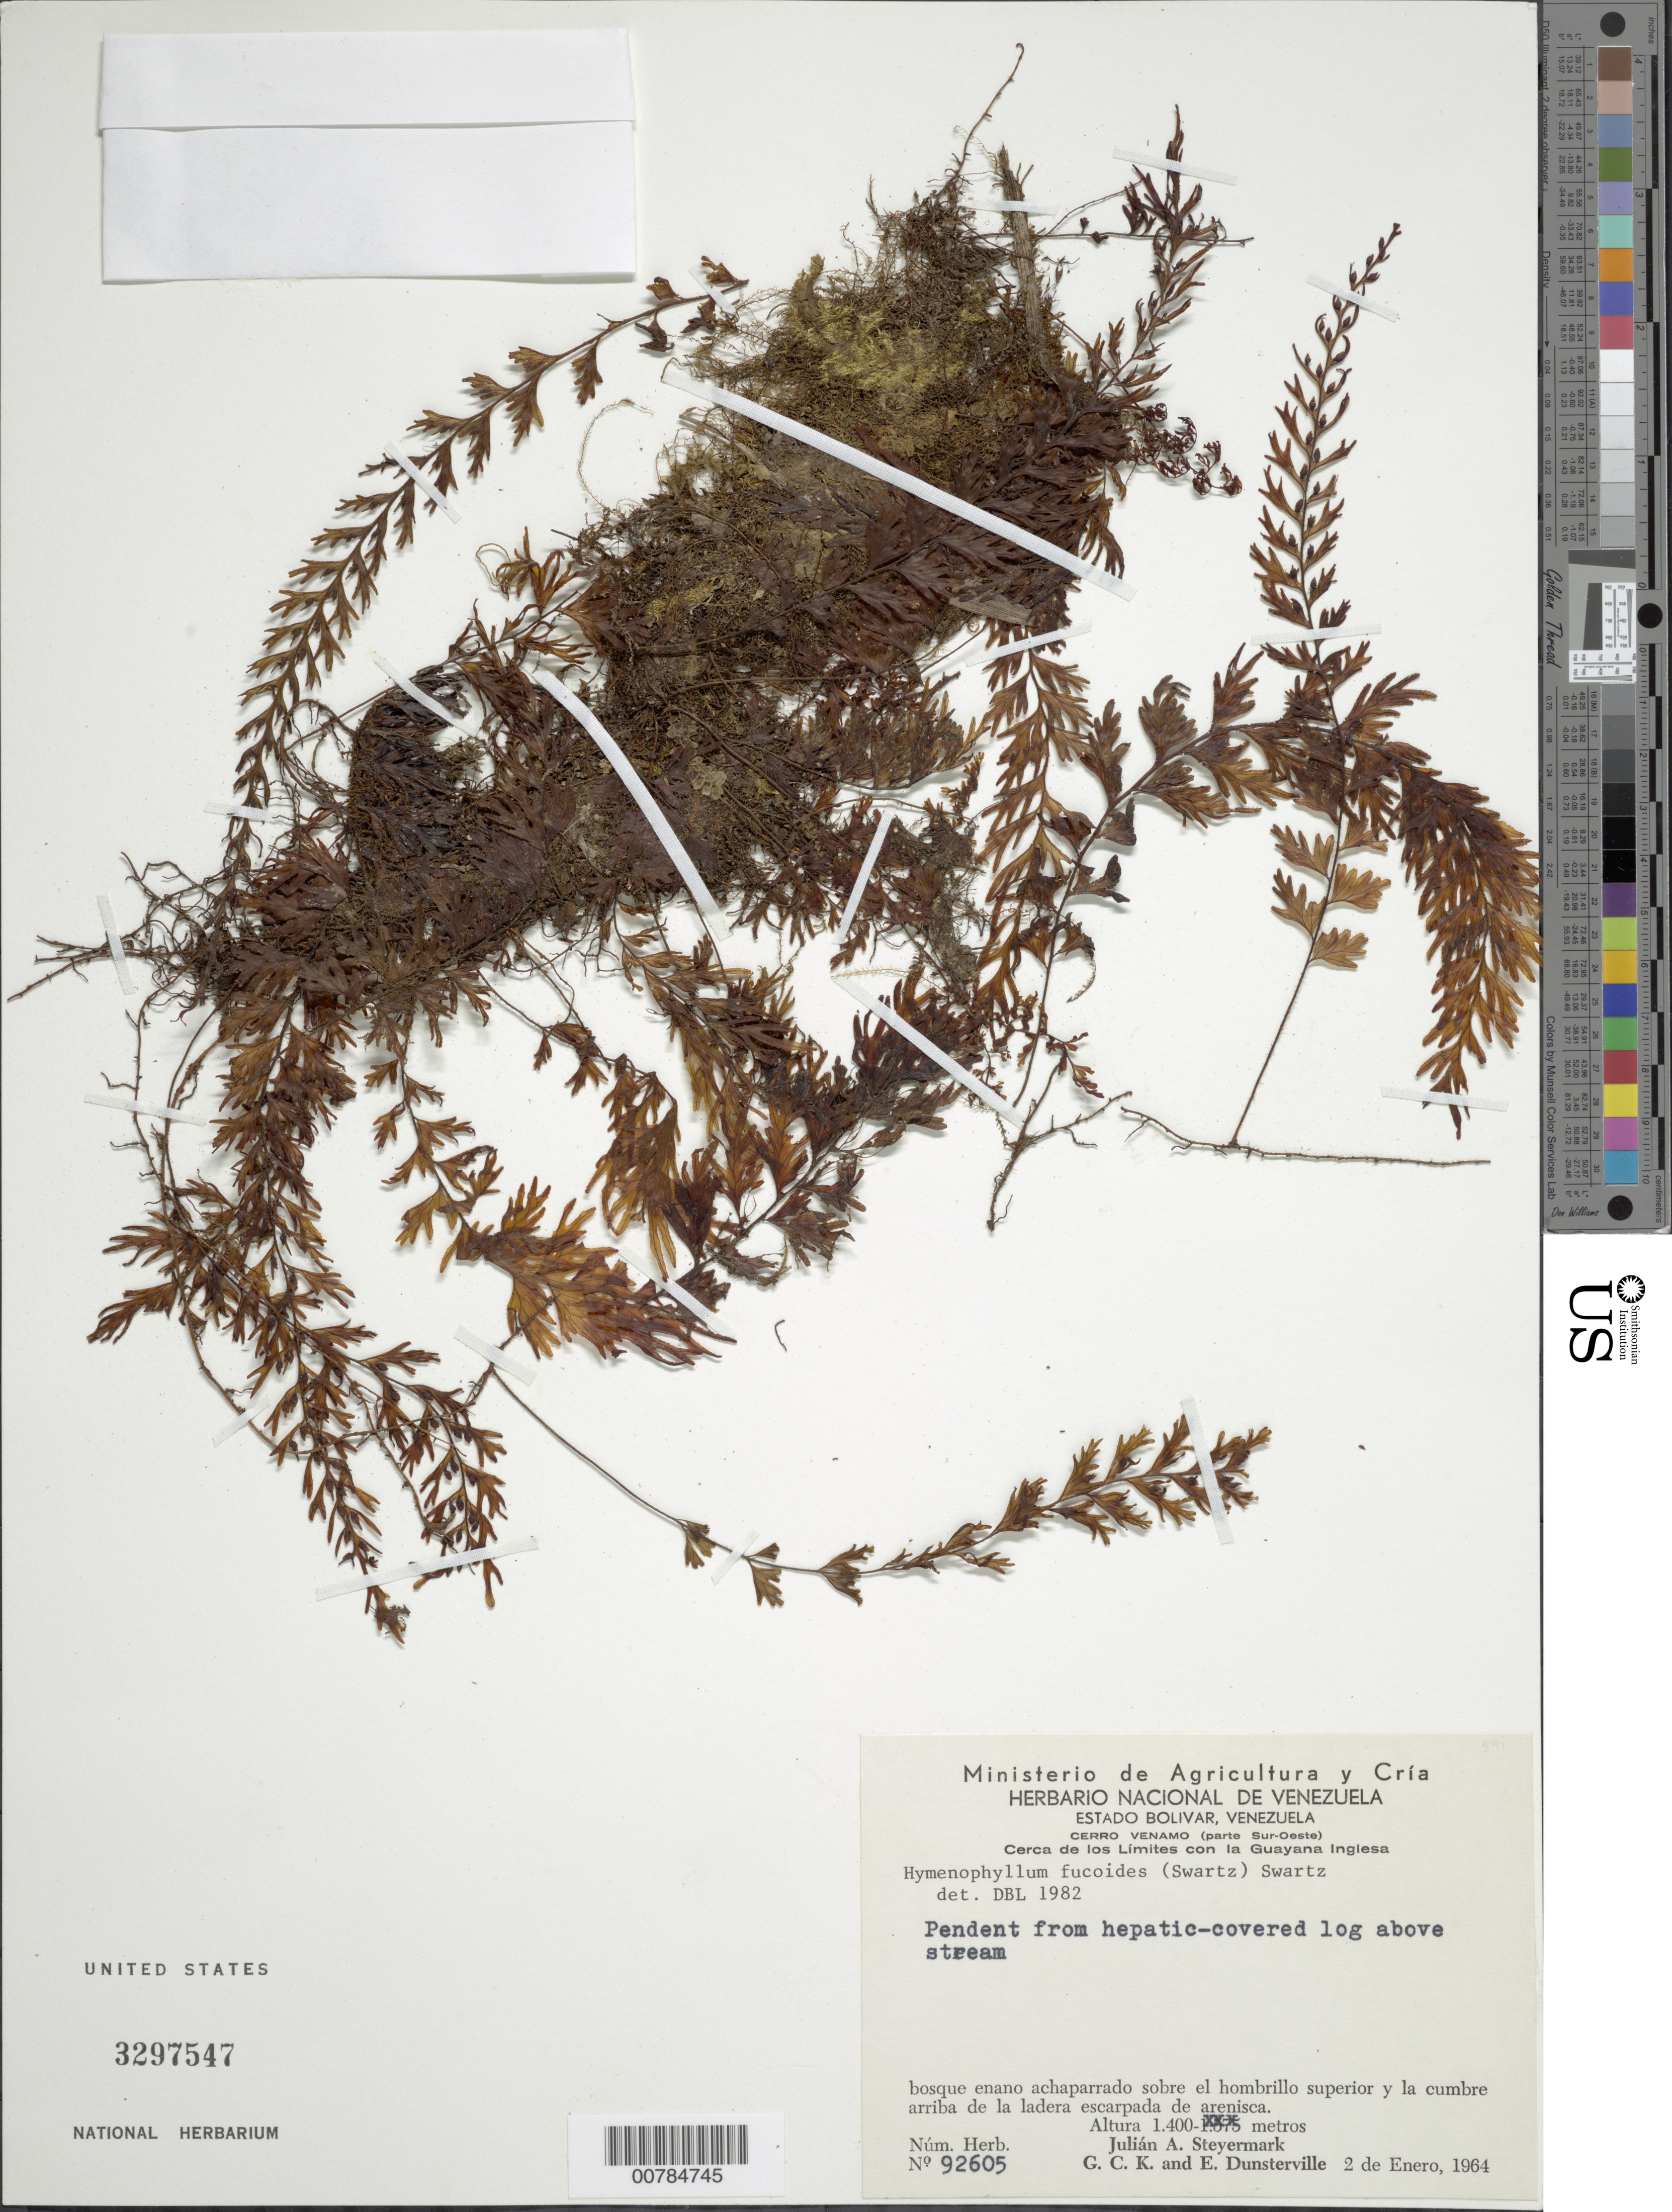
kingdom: Plantae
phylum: Tracheophyta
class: Polypodiopsida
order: Hymenophyllales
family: Hymenophyllaceae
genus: Hymenophyllum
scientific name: Hymenophyllum fucoides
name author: (Sw.) Sw.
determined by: Lellinger, David B., (BOT), Smithsonian Institution - National Museum of Natural History (UNITED STATES)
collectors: J. Steyermark, G. C. K. Dunsterville & E. Dunsterville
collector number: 92605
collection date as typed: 2-Jan-64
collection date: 1964-01-02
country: Venezuela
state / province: Bolívar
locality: Cerro Venamo, parte Sur-Oeste, cerca de los limites con Guayana Inglesa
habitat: Pendent from hepatic-covered log above stream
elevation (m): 1400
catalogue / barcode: US 3297547